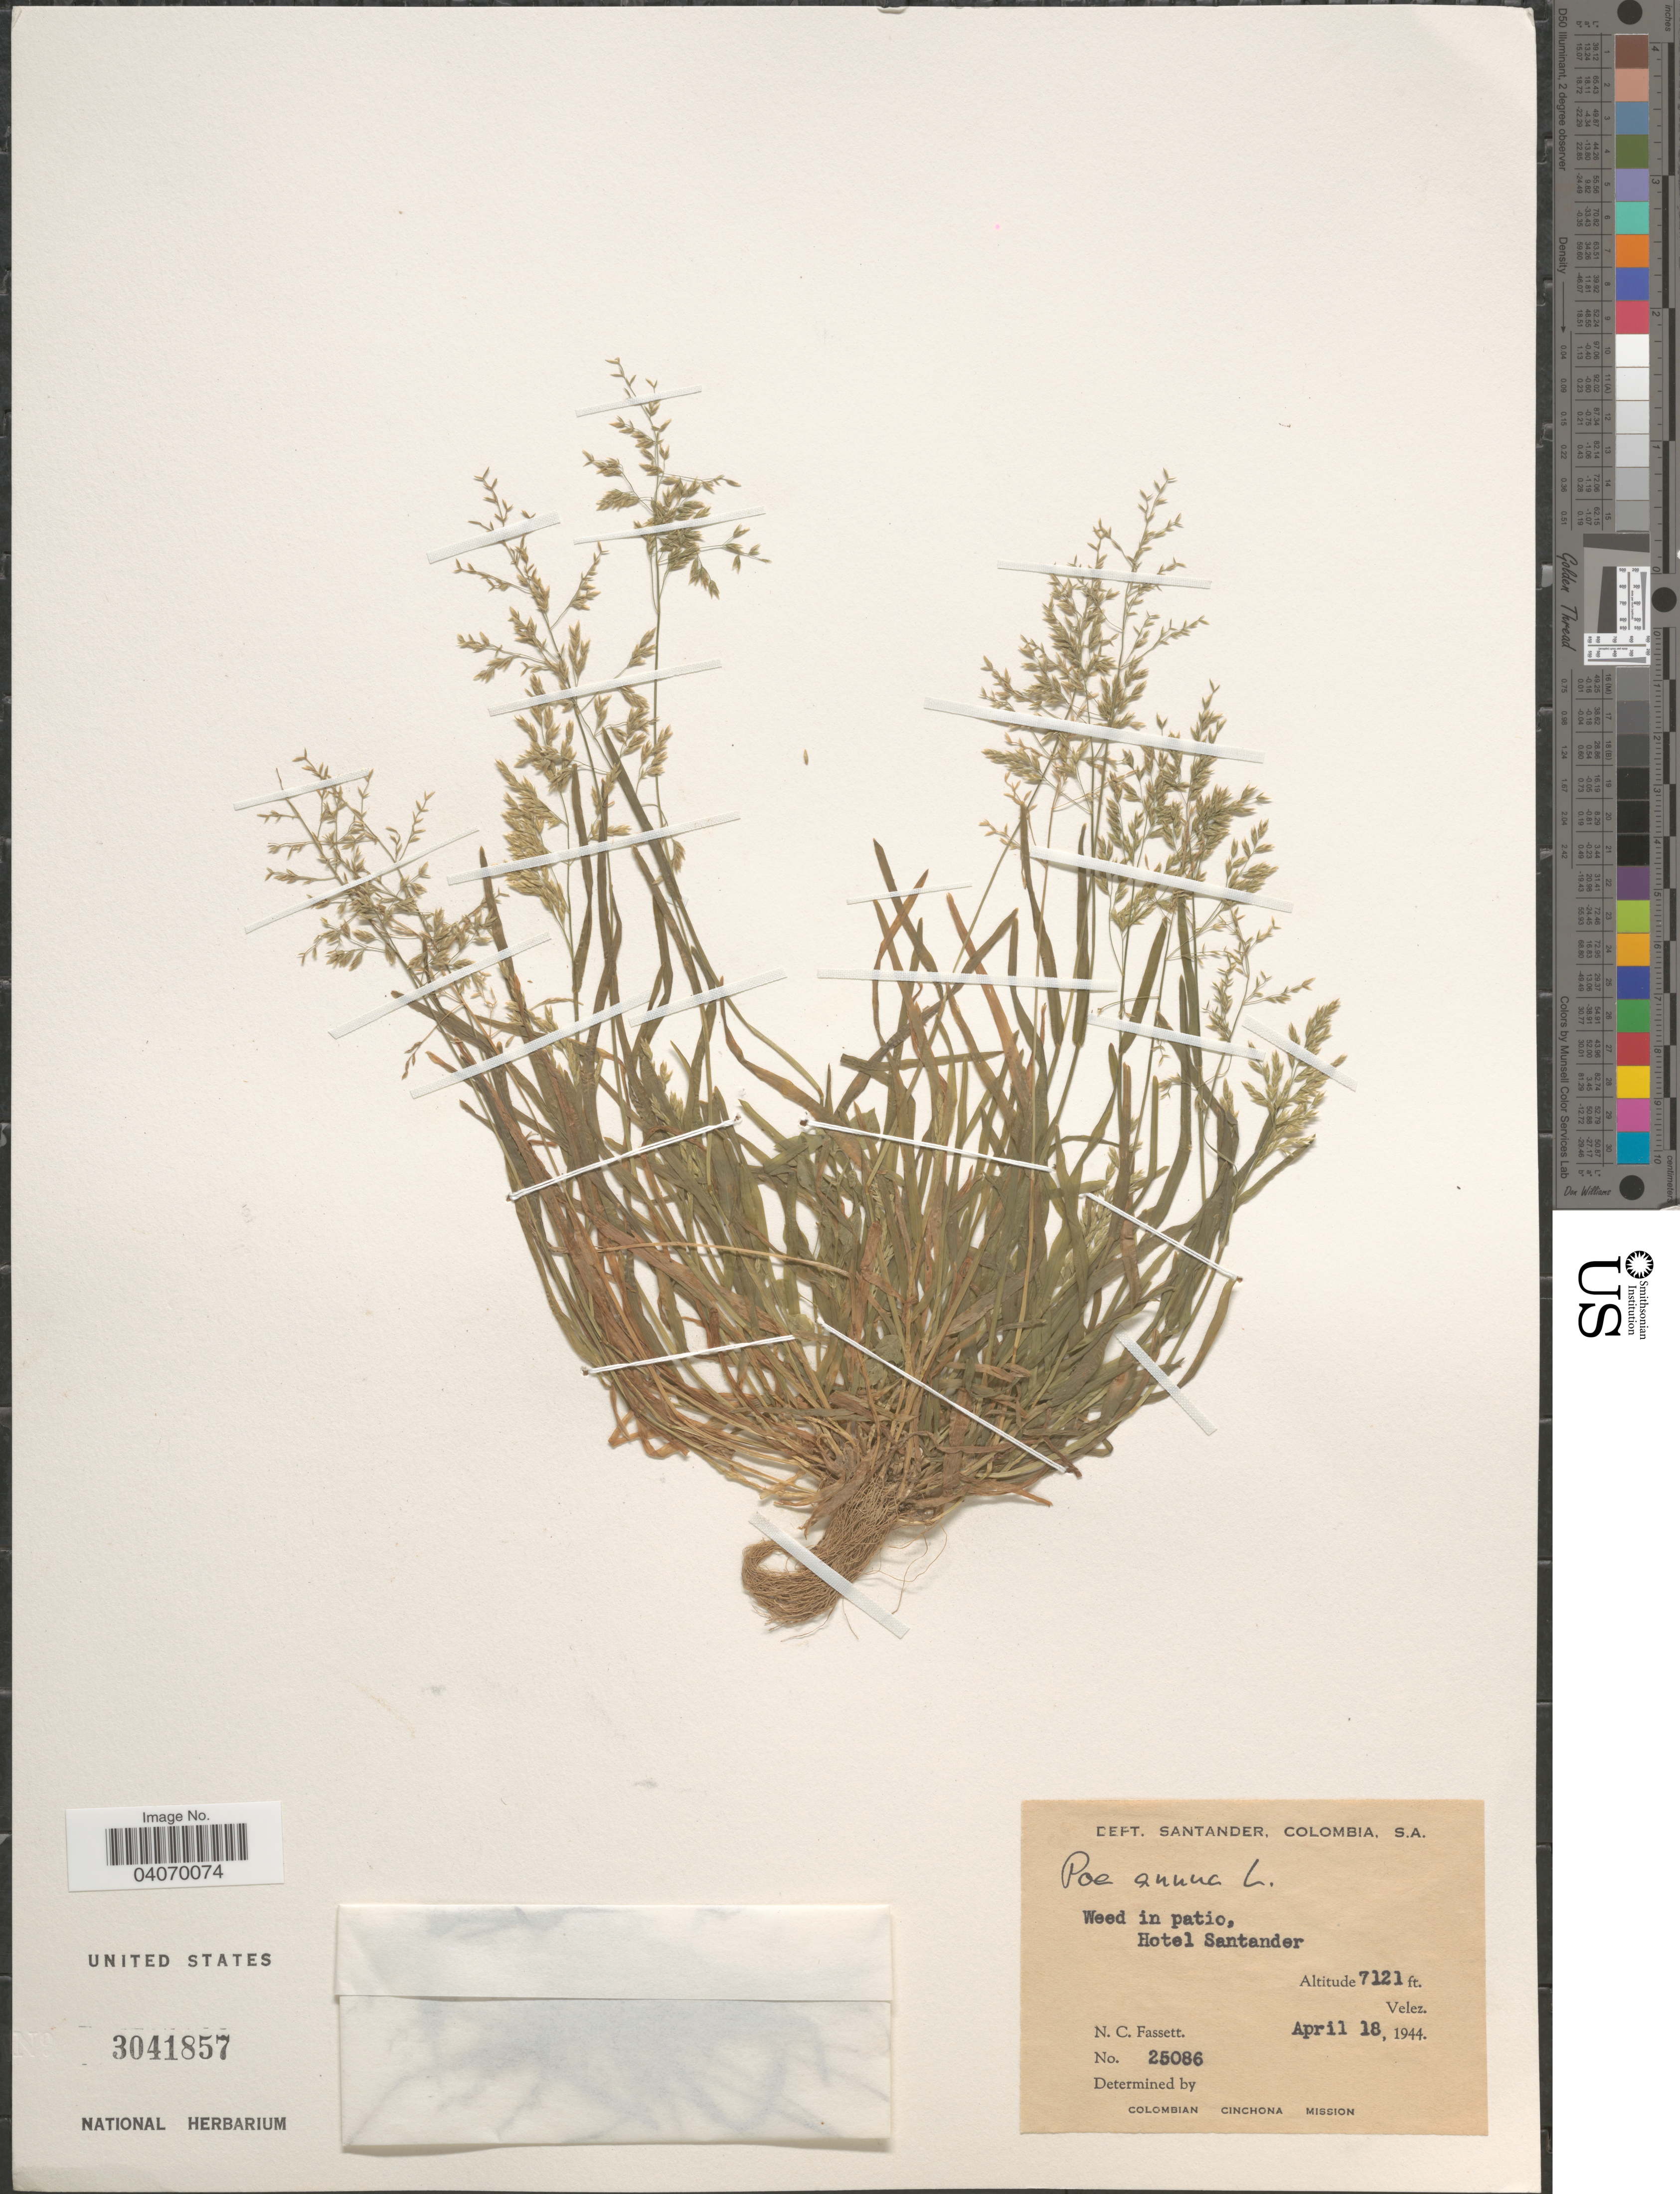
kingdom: Plantae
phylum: Tracheophyta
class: Liliopsida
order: Poales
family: Poaceae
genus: Poa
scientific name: Poa annua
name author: L.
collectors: N. C. Fassett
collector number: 25086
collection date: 1944-04-18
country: Colombia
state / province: Santander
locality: Dept. Santander. Hotel Santander. Velez. Colombian Cinchona Mission.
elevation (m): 2170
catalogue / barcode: US 3041857